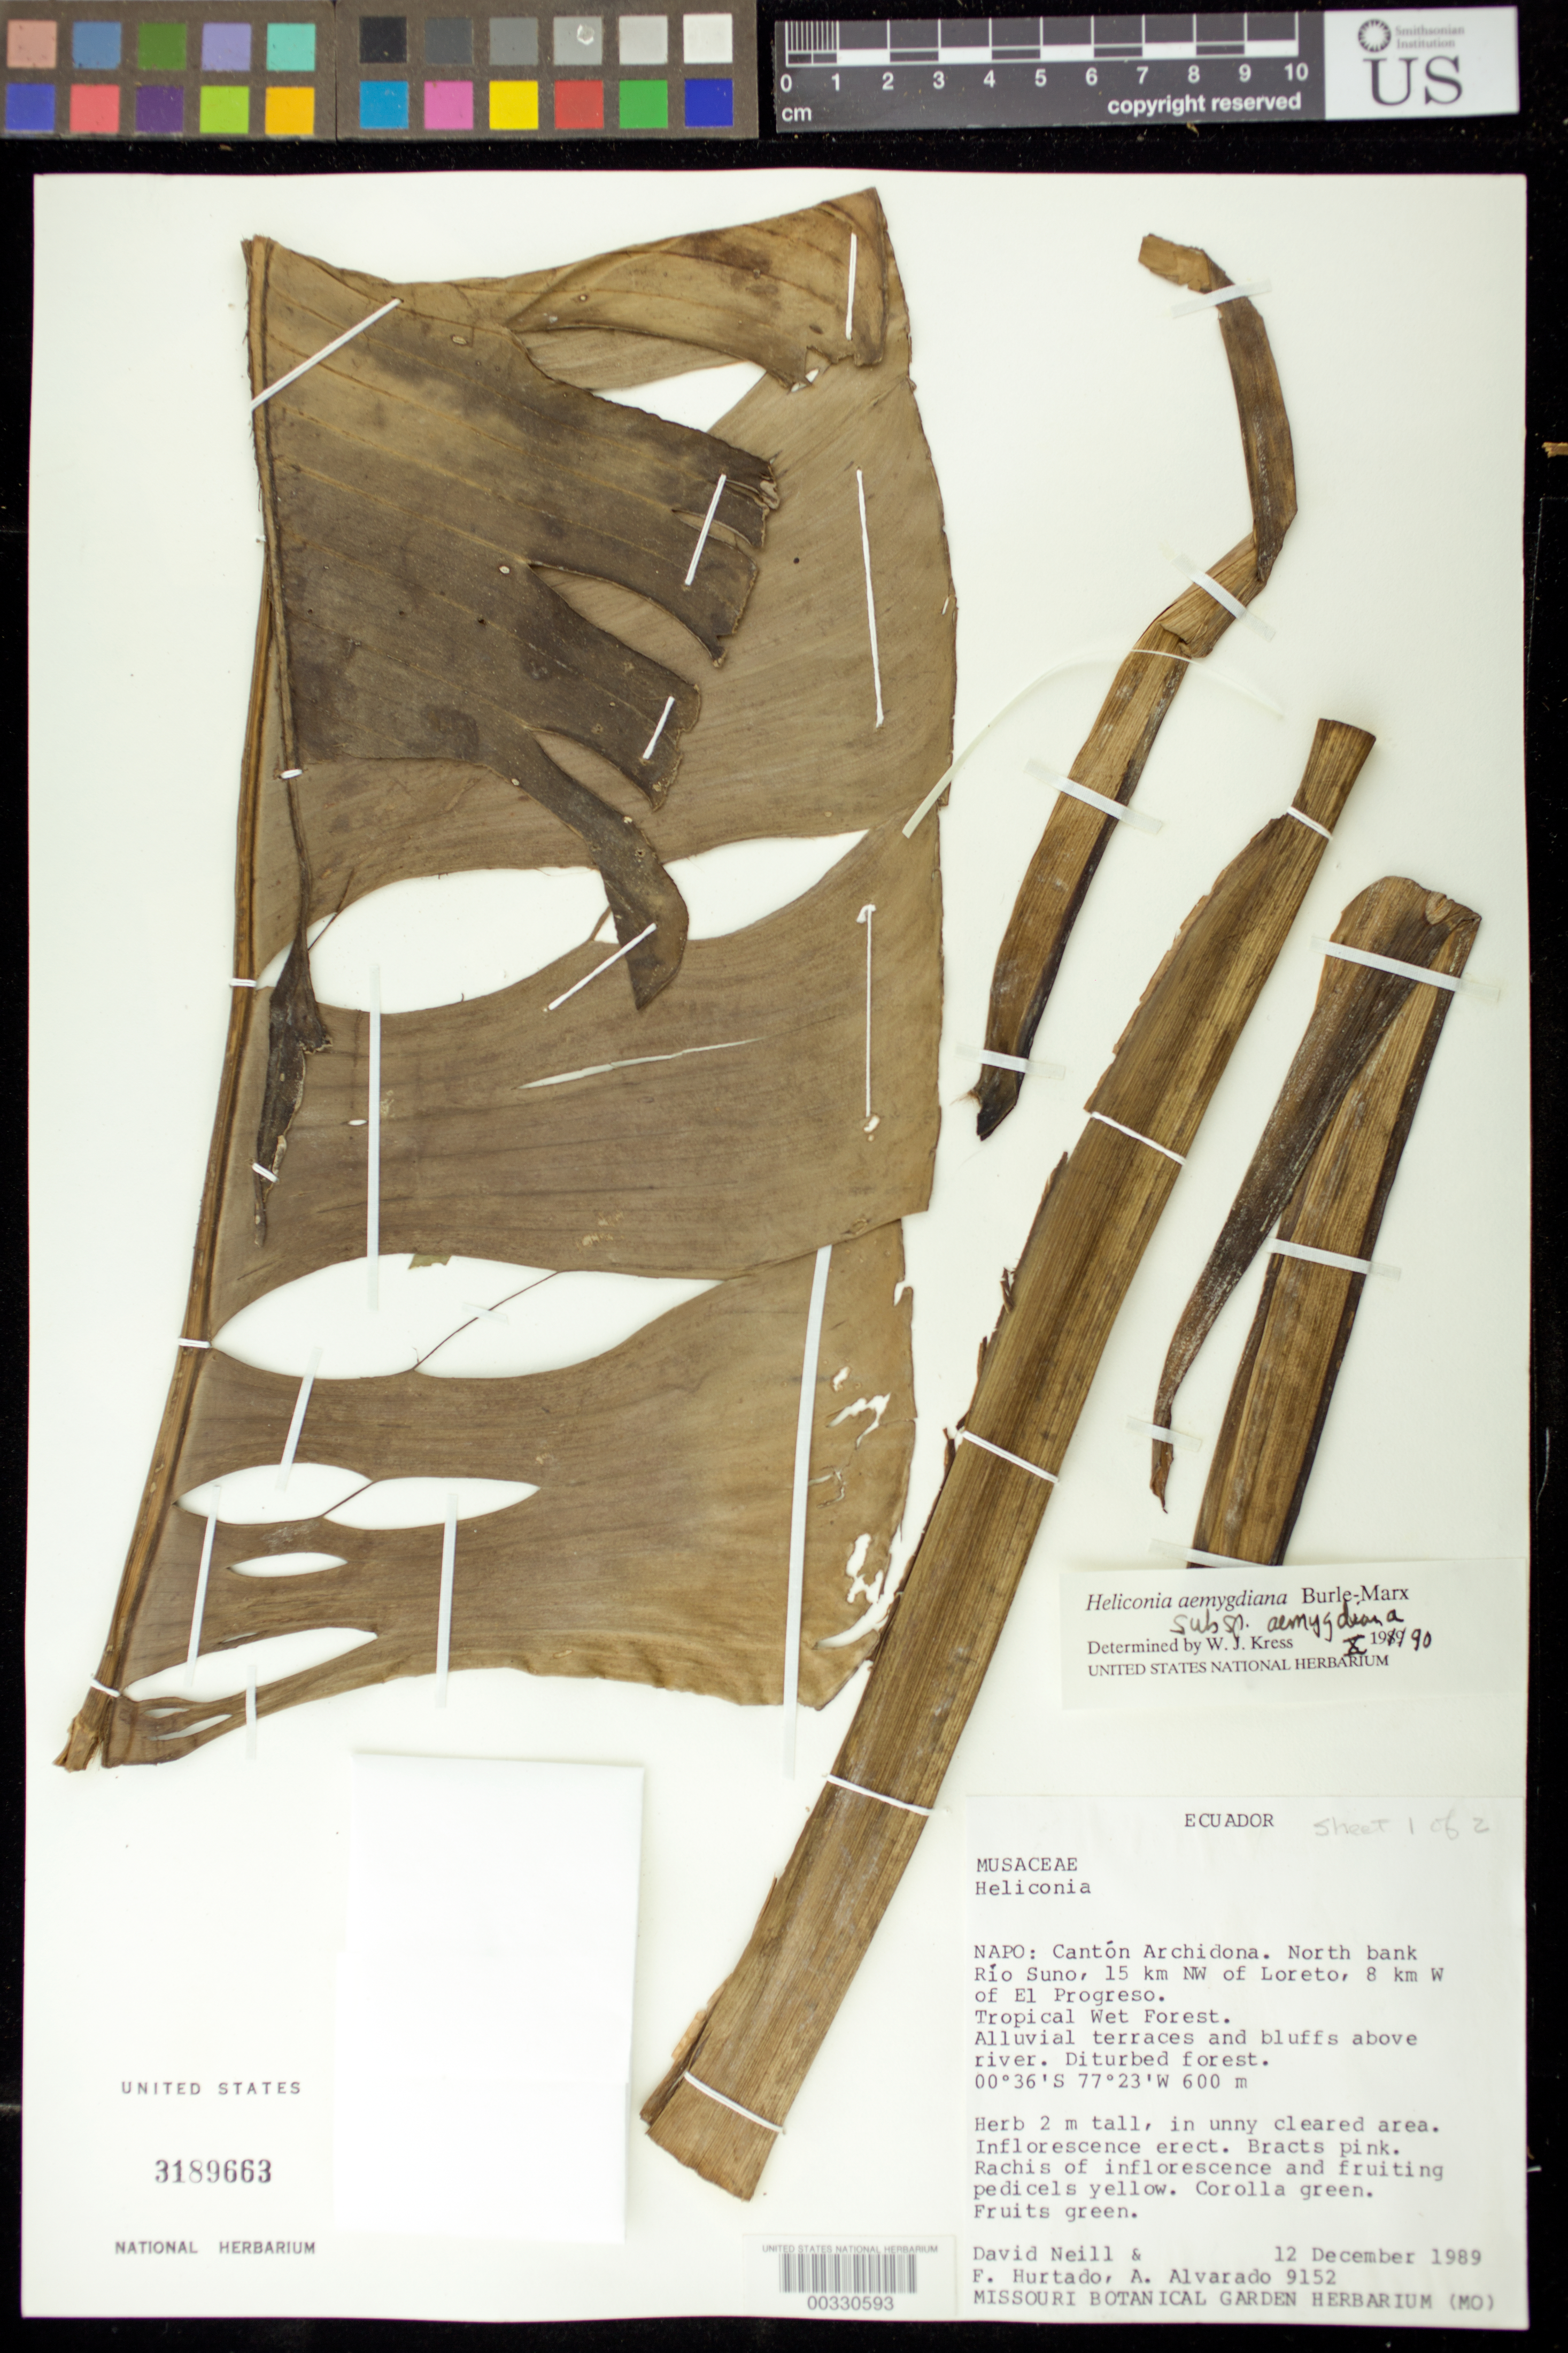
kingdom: Plantae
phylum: Tracheophyta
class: Liliopsida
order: Zingiberales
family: Heliconiaceae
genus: Heliconia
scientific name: Heliconia aemygdiana subsp. aemygdiana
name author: Burle-Marx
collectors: D. A. Neill, F. Hurtado & A. Alvarado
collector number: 9152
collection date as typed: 12 Dec 1989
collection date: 1989-12-12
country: Ecuador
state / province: Napo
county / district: Archidona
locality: Canton archidona, n bank Rio suno, 15 km NW ofloreto, 8 km W ofel progreso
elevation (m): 600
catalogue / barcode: US 3189663